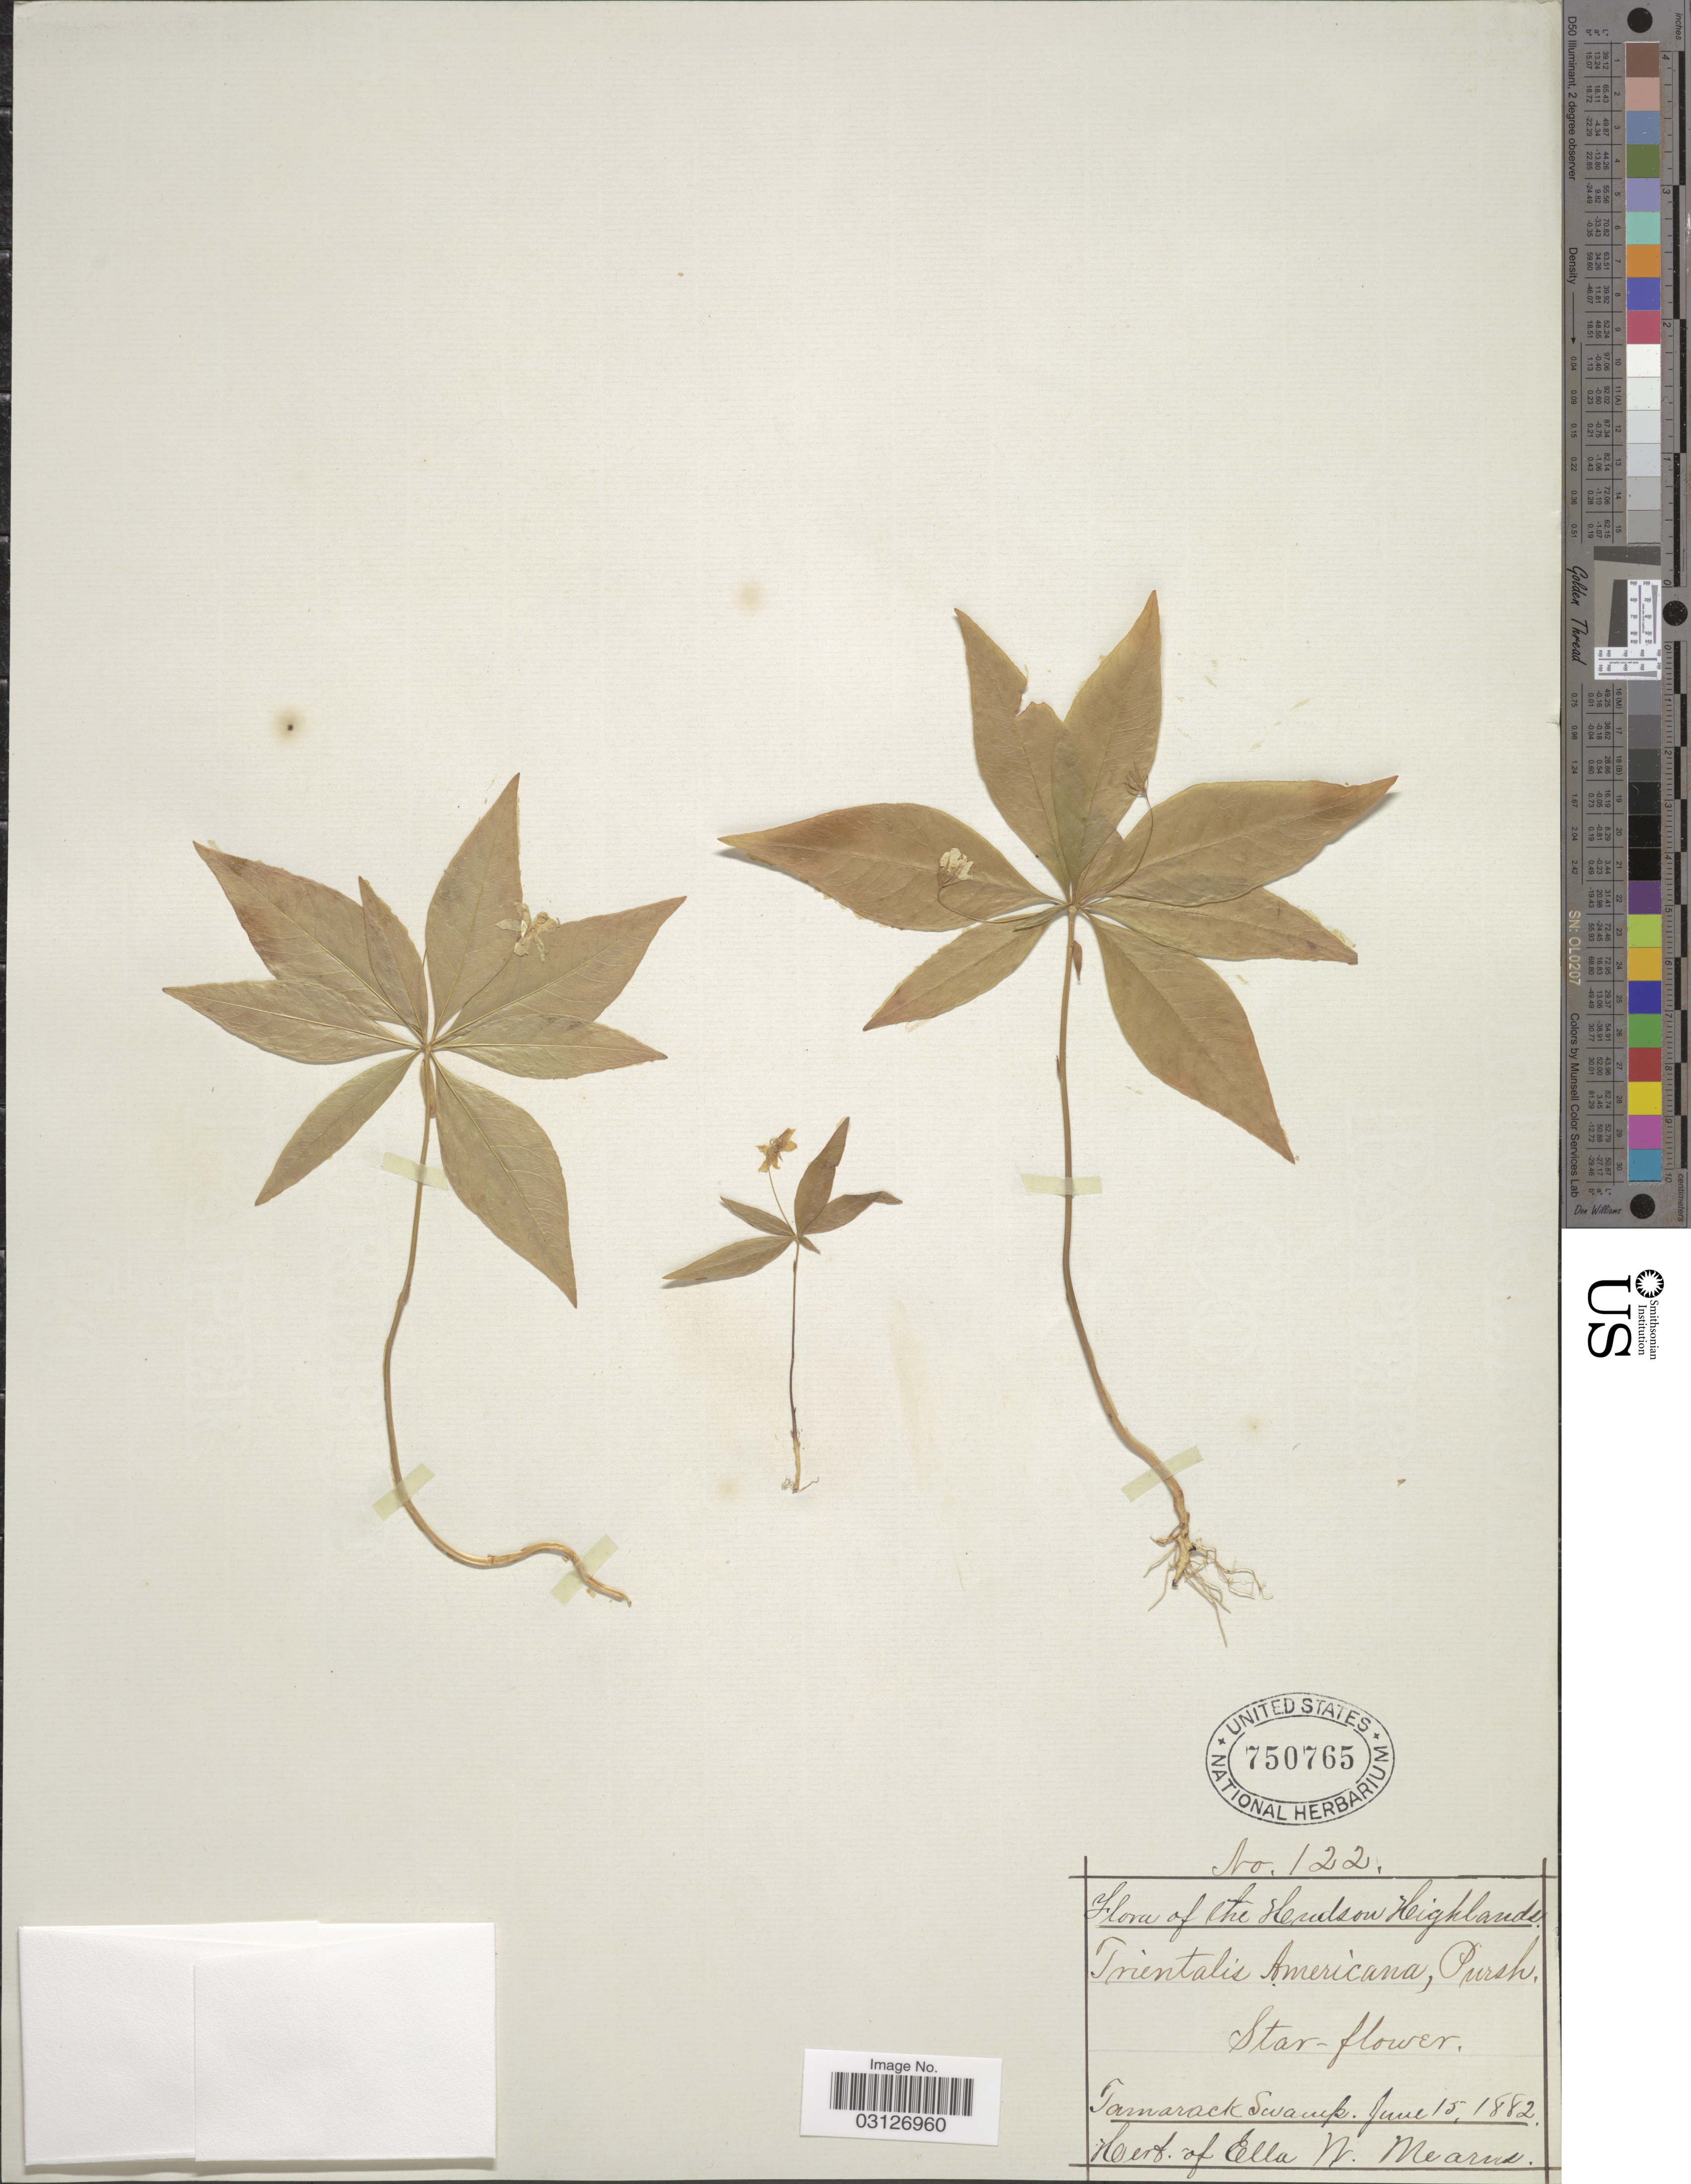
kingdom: Plantae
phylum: Tracheophyta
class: Magnoliopsida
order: Ericales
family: Primulaceae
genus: Trientalis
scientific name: Trientalis americana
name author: Pursh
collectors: ex herb. Ella W. Mearns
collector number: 122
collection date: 1882-06-15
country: United States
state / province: New York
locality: Hudson Highlands. Tamarack Swamp.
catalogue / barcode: US 750765